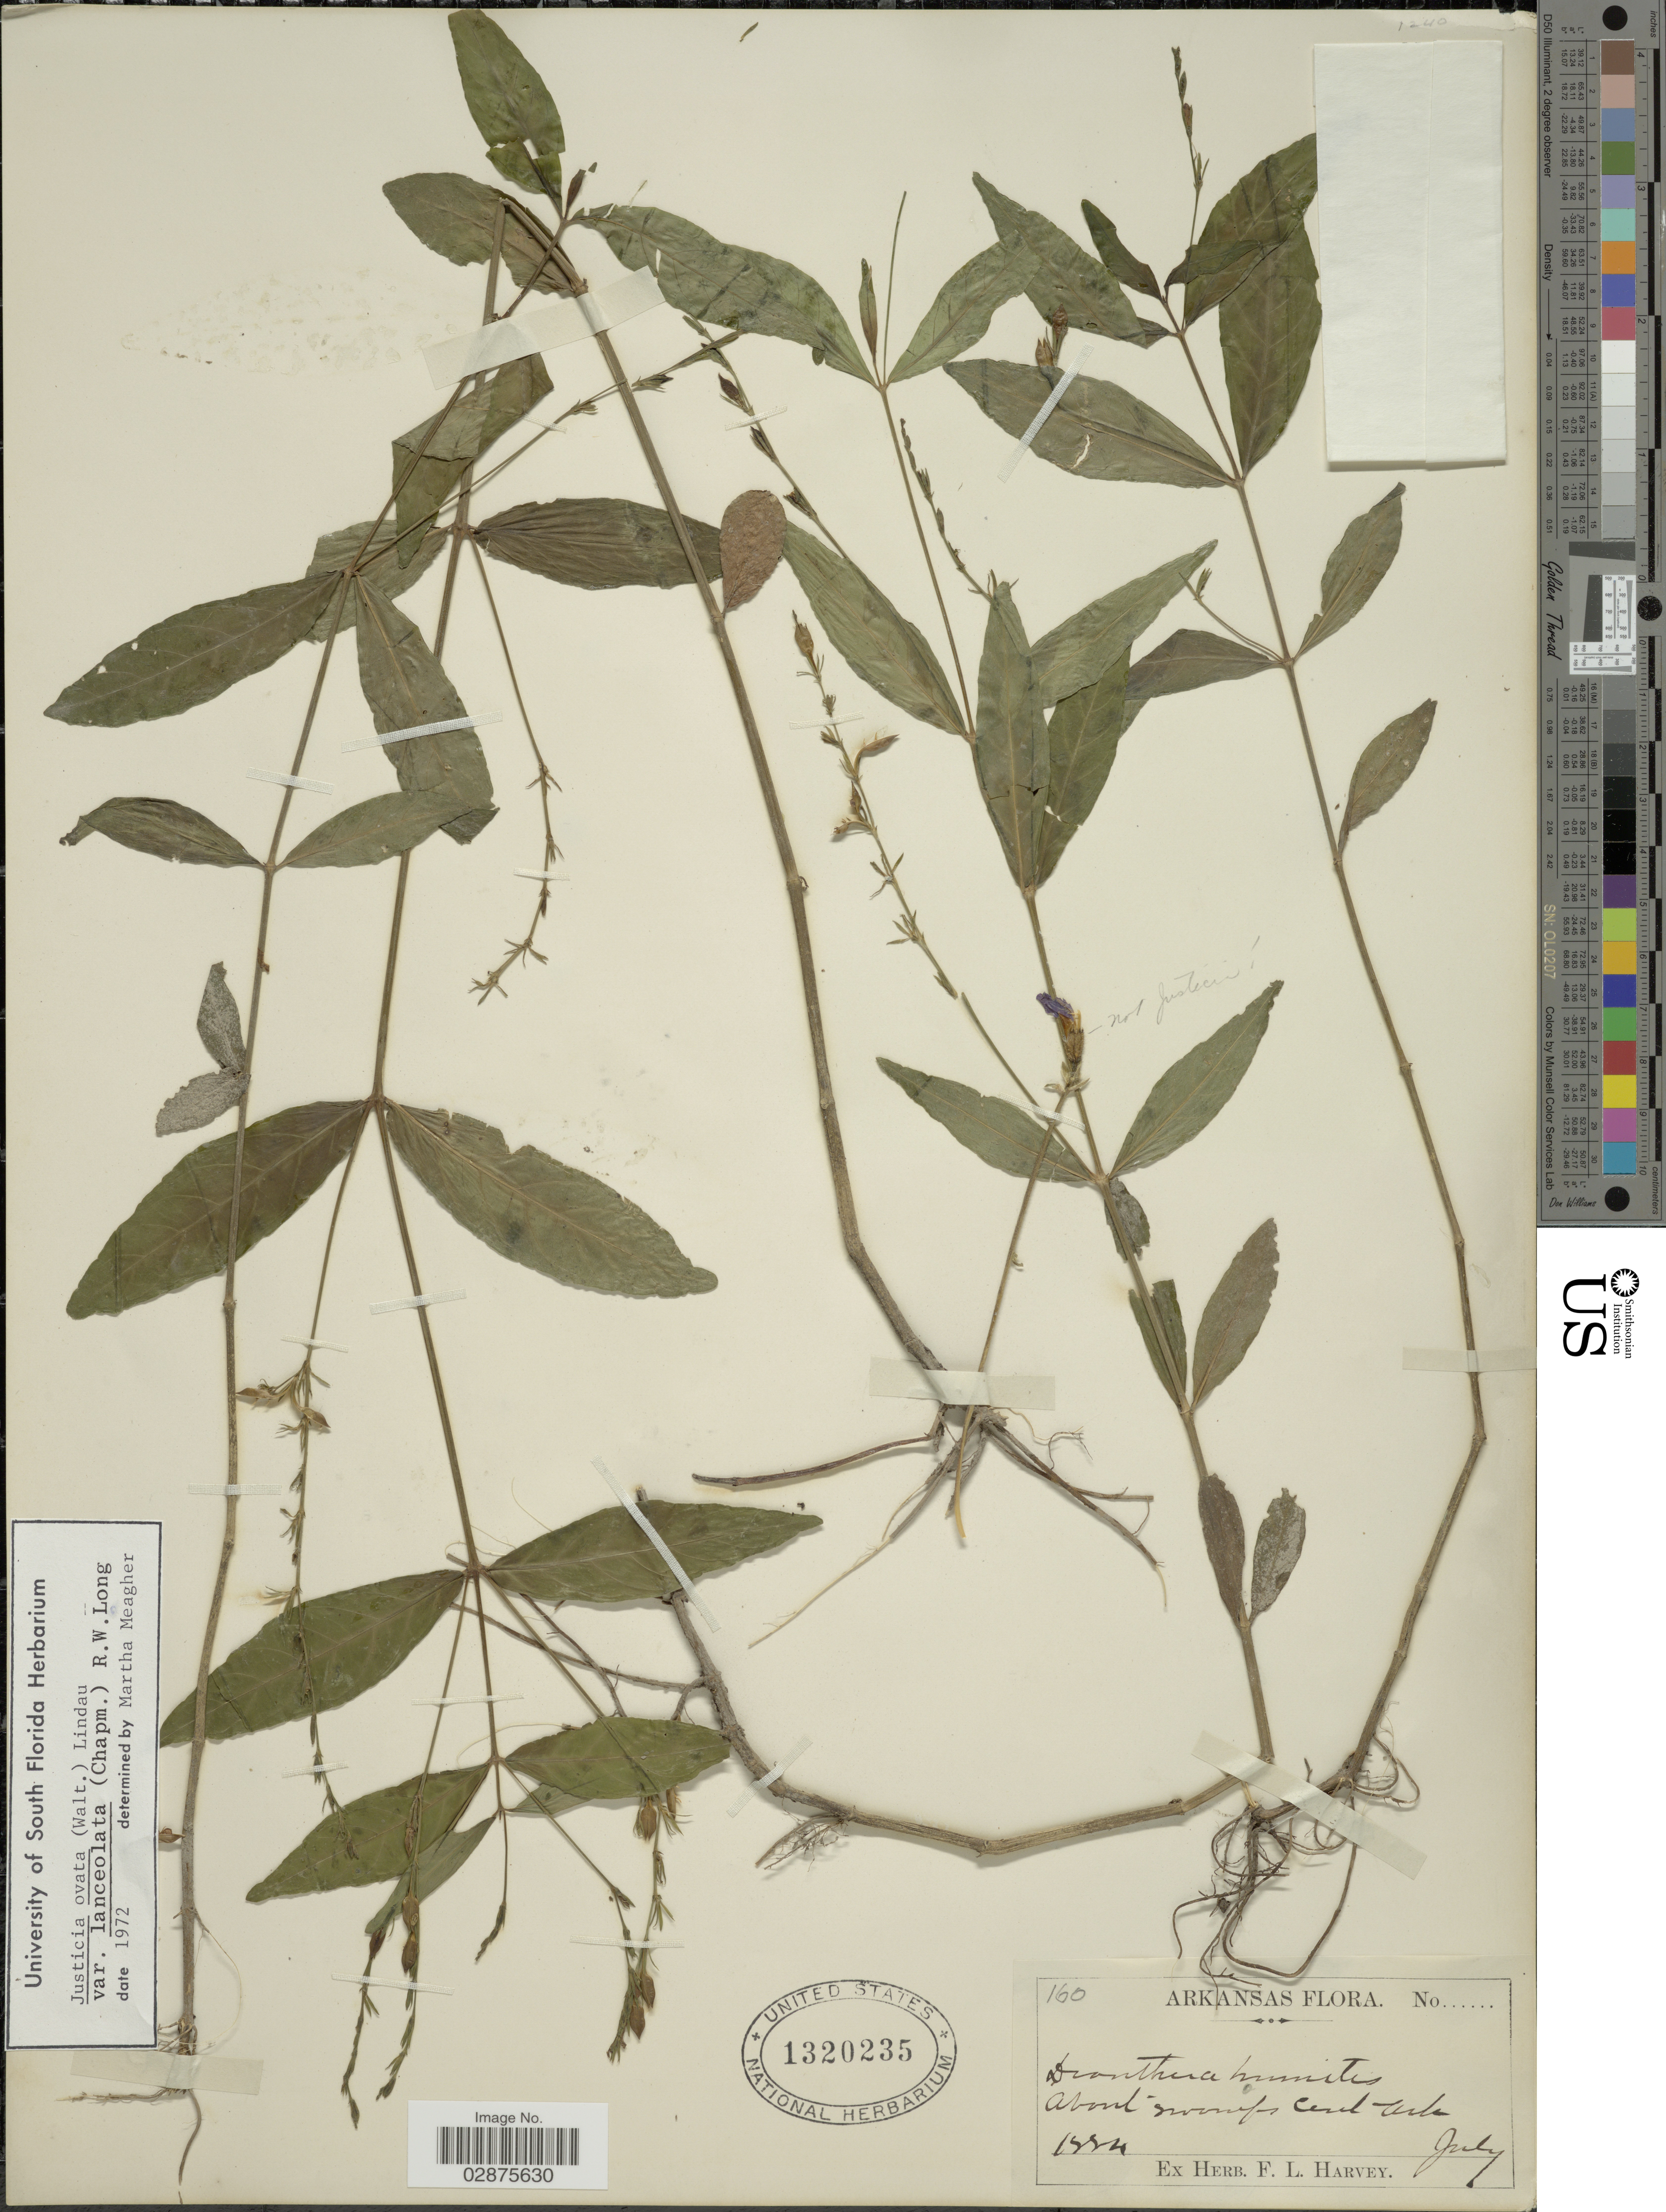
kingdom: Plantae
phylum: Tracheophyta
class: Magnoliopsida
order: Lamiales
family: Acanthaceae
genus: Justicia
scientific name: Justicia lanceolata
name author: (Chapm.) Small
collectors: ex herb. F. L. Harvey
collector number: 160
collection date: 1884-07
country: United States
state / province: Arkansas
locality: About swamps Cent. Ark.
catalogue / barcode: US 1320235